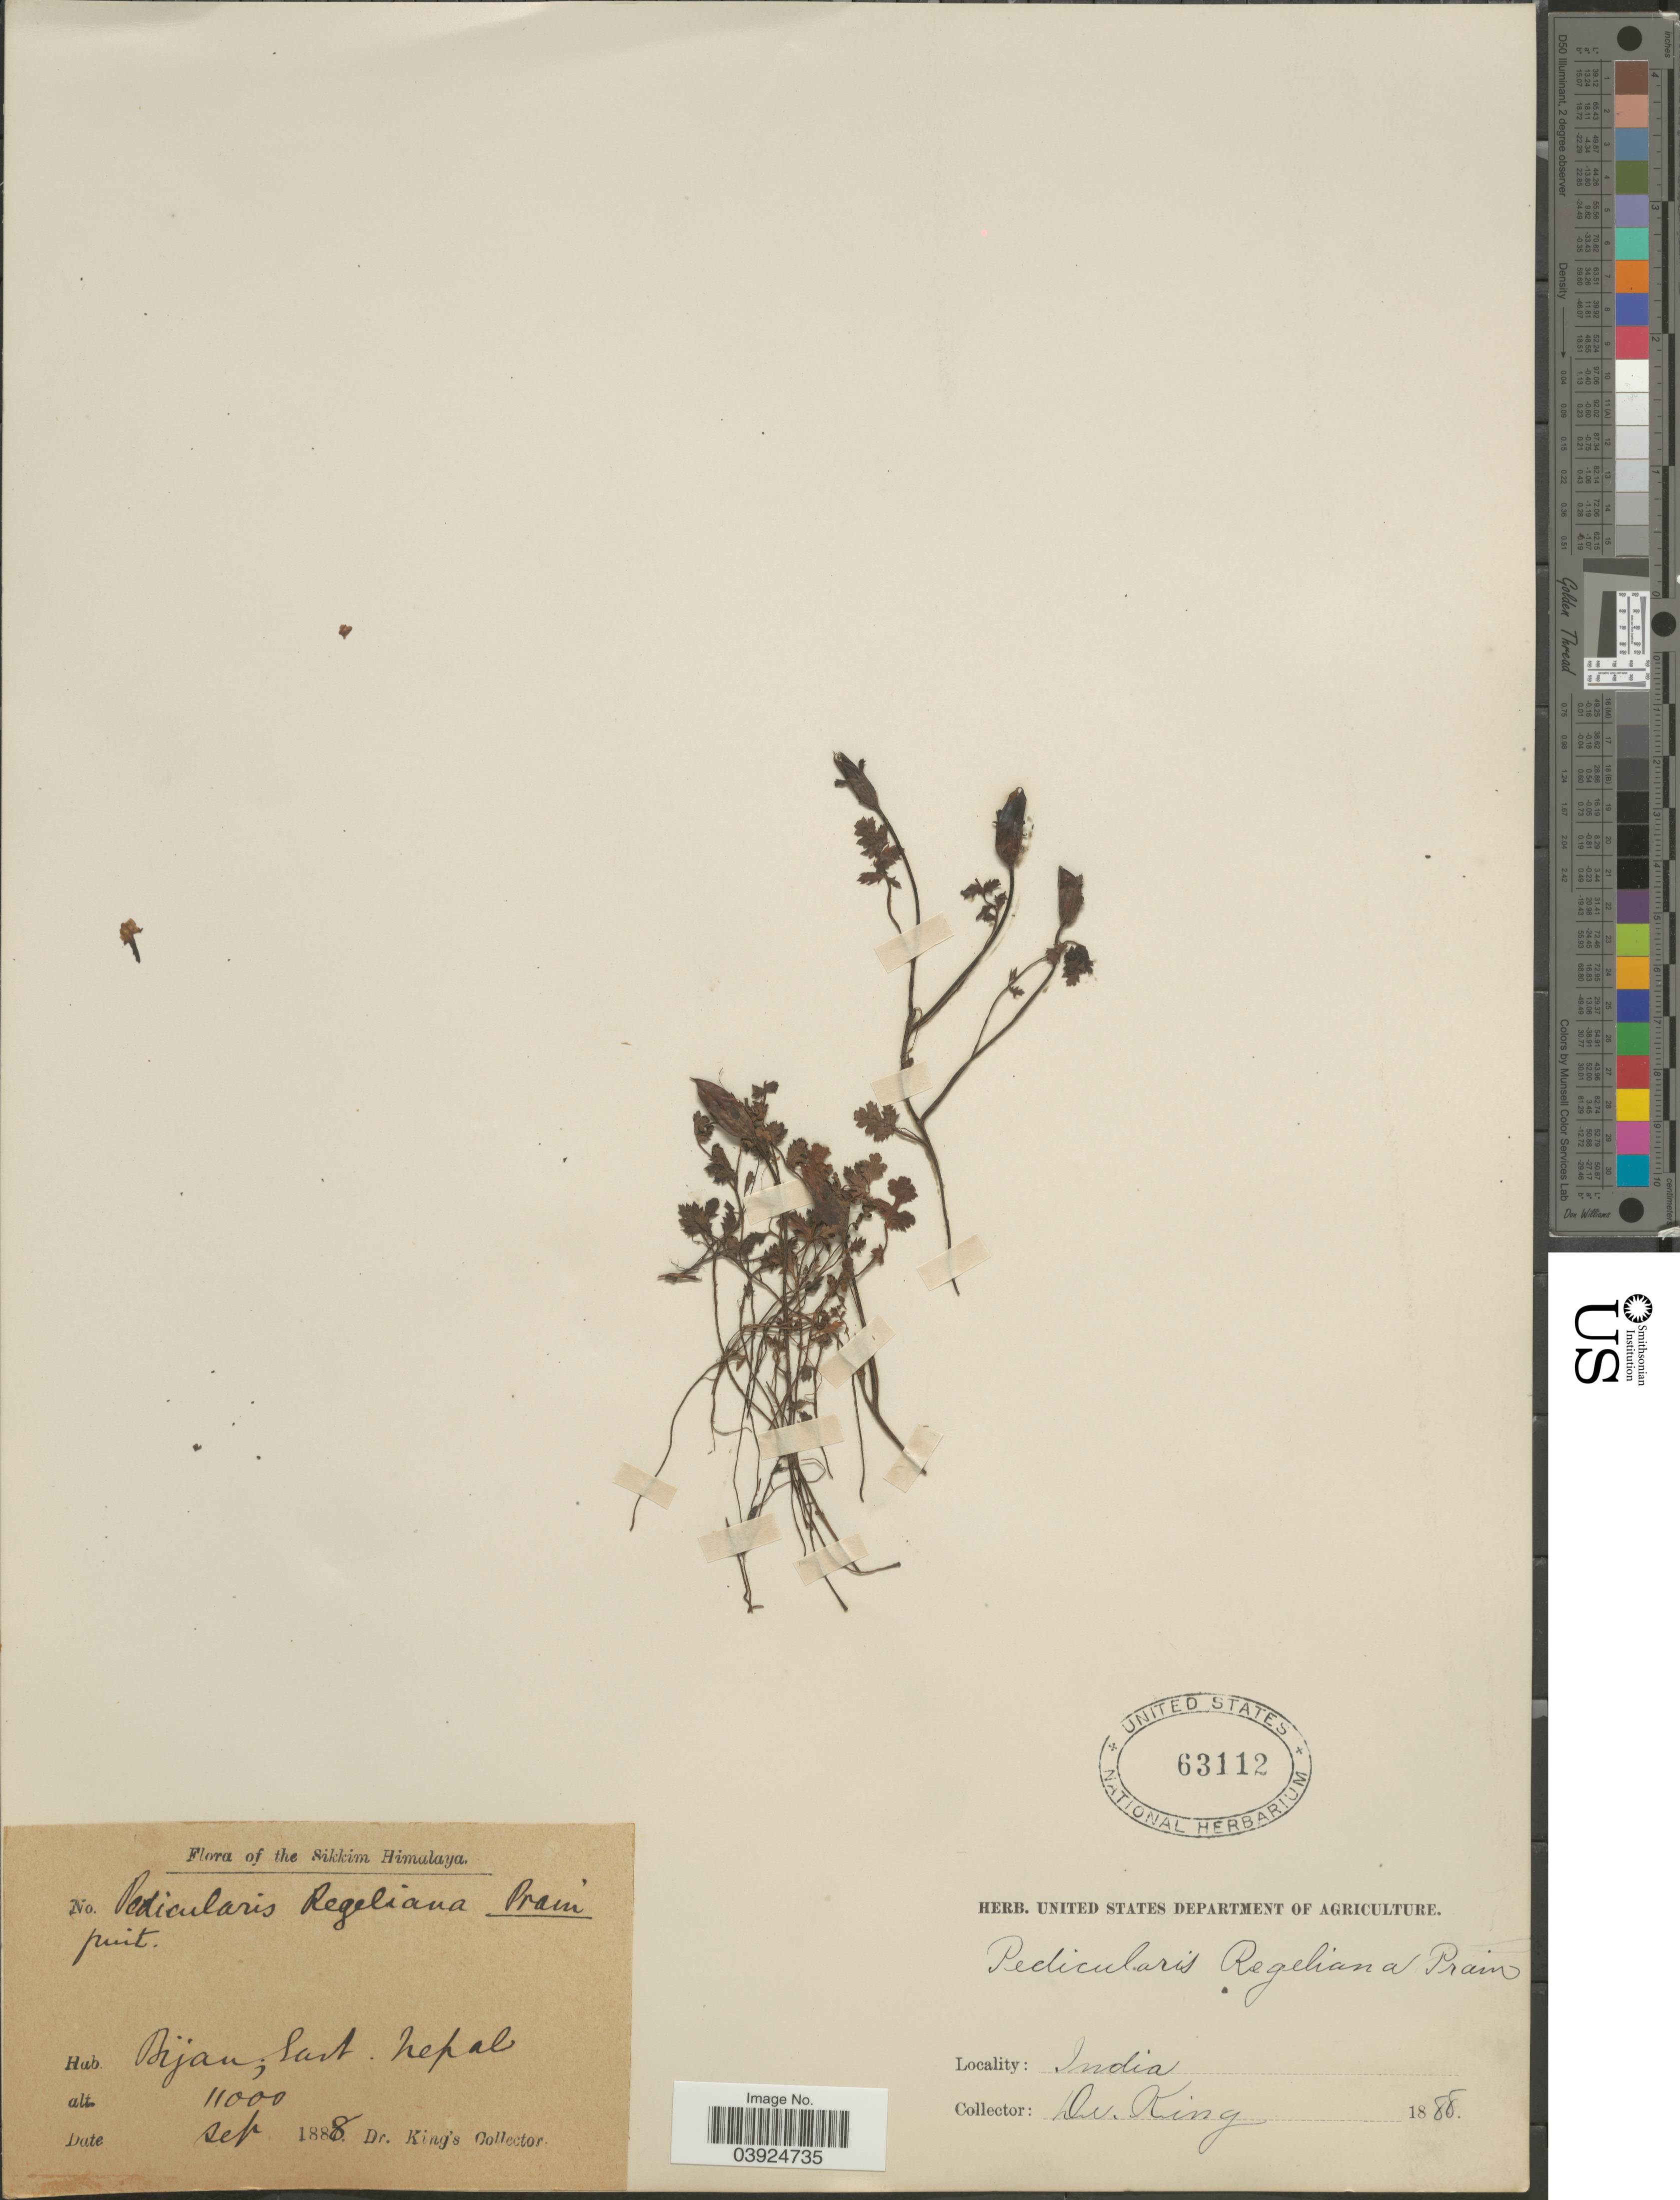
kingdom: Plantae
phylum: Tracheophyta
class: Magnoliopsida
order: Lamiales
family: Orobanchaceae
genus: Pedicularis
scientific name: Pedicularis regeliana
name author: Prain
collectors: Dr. King's collector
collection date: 1888-09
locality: The Sikkim Himalaya. Bijan, East Nepal. India.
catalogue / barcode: US 63112